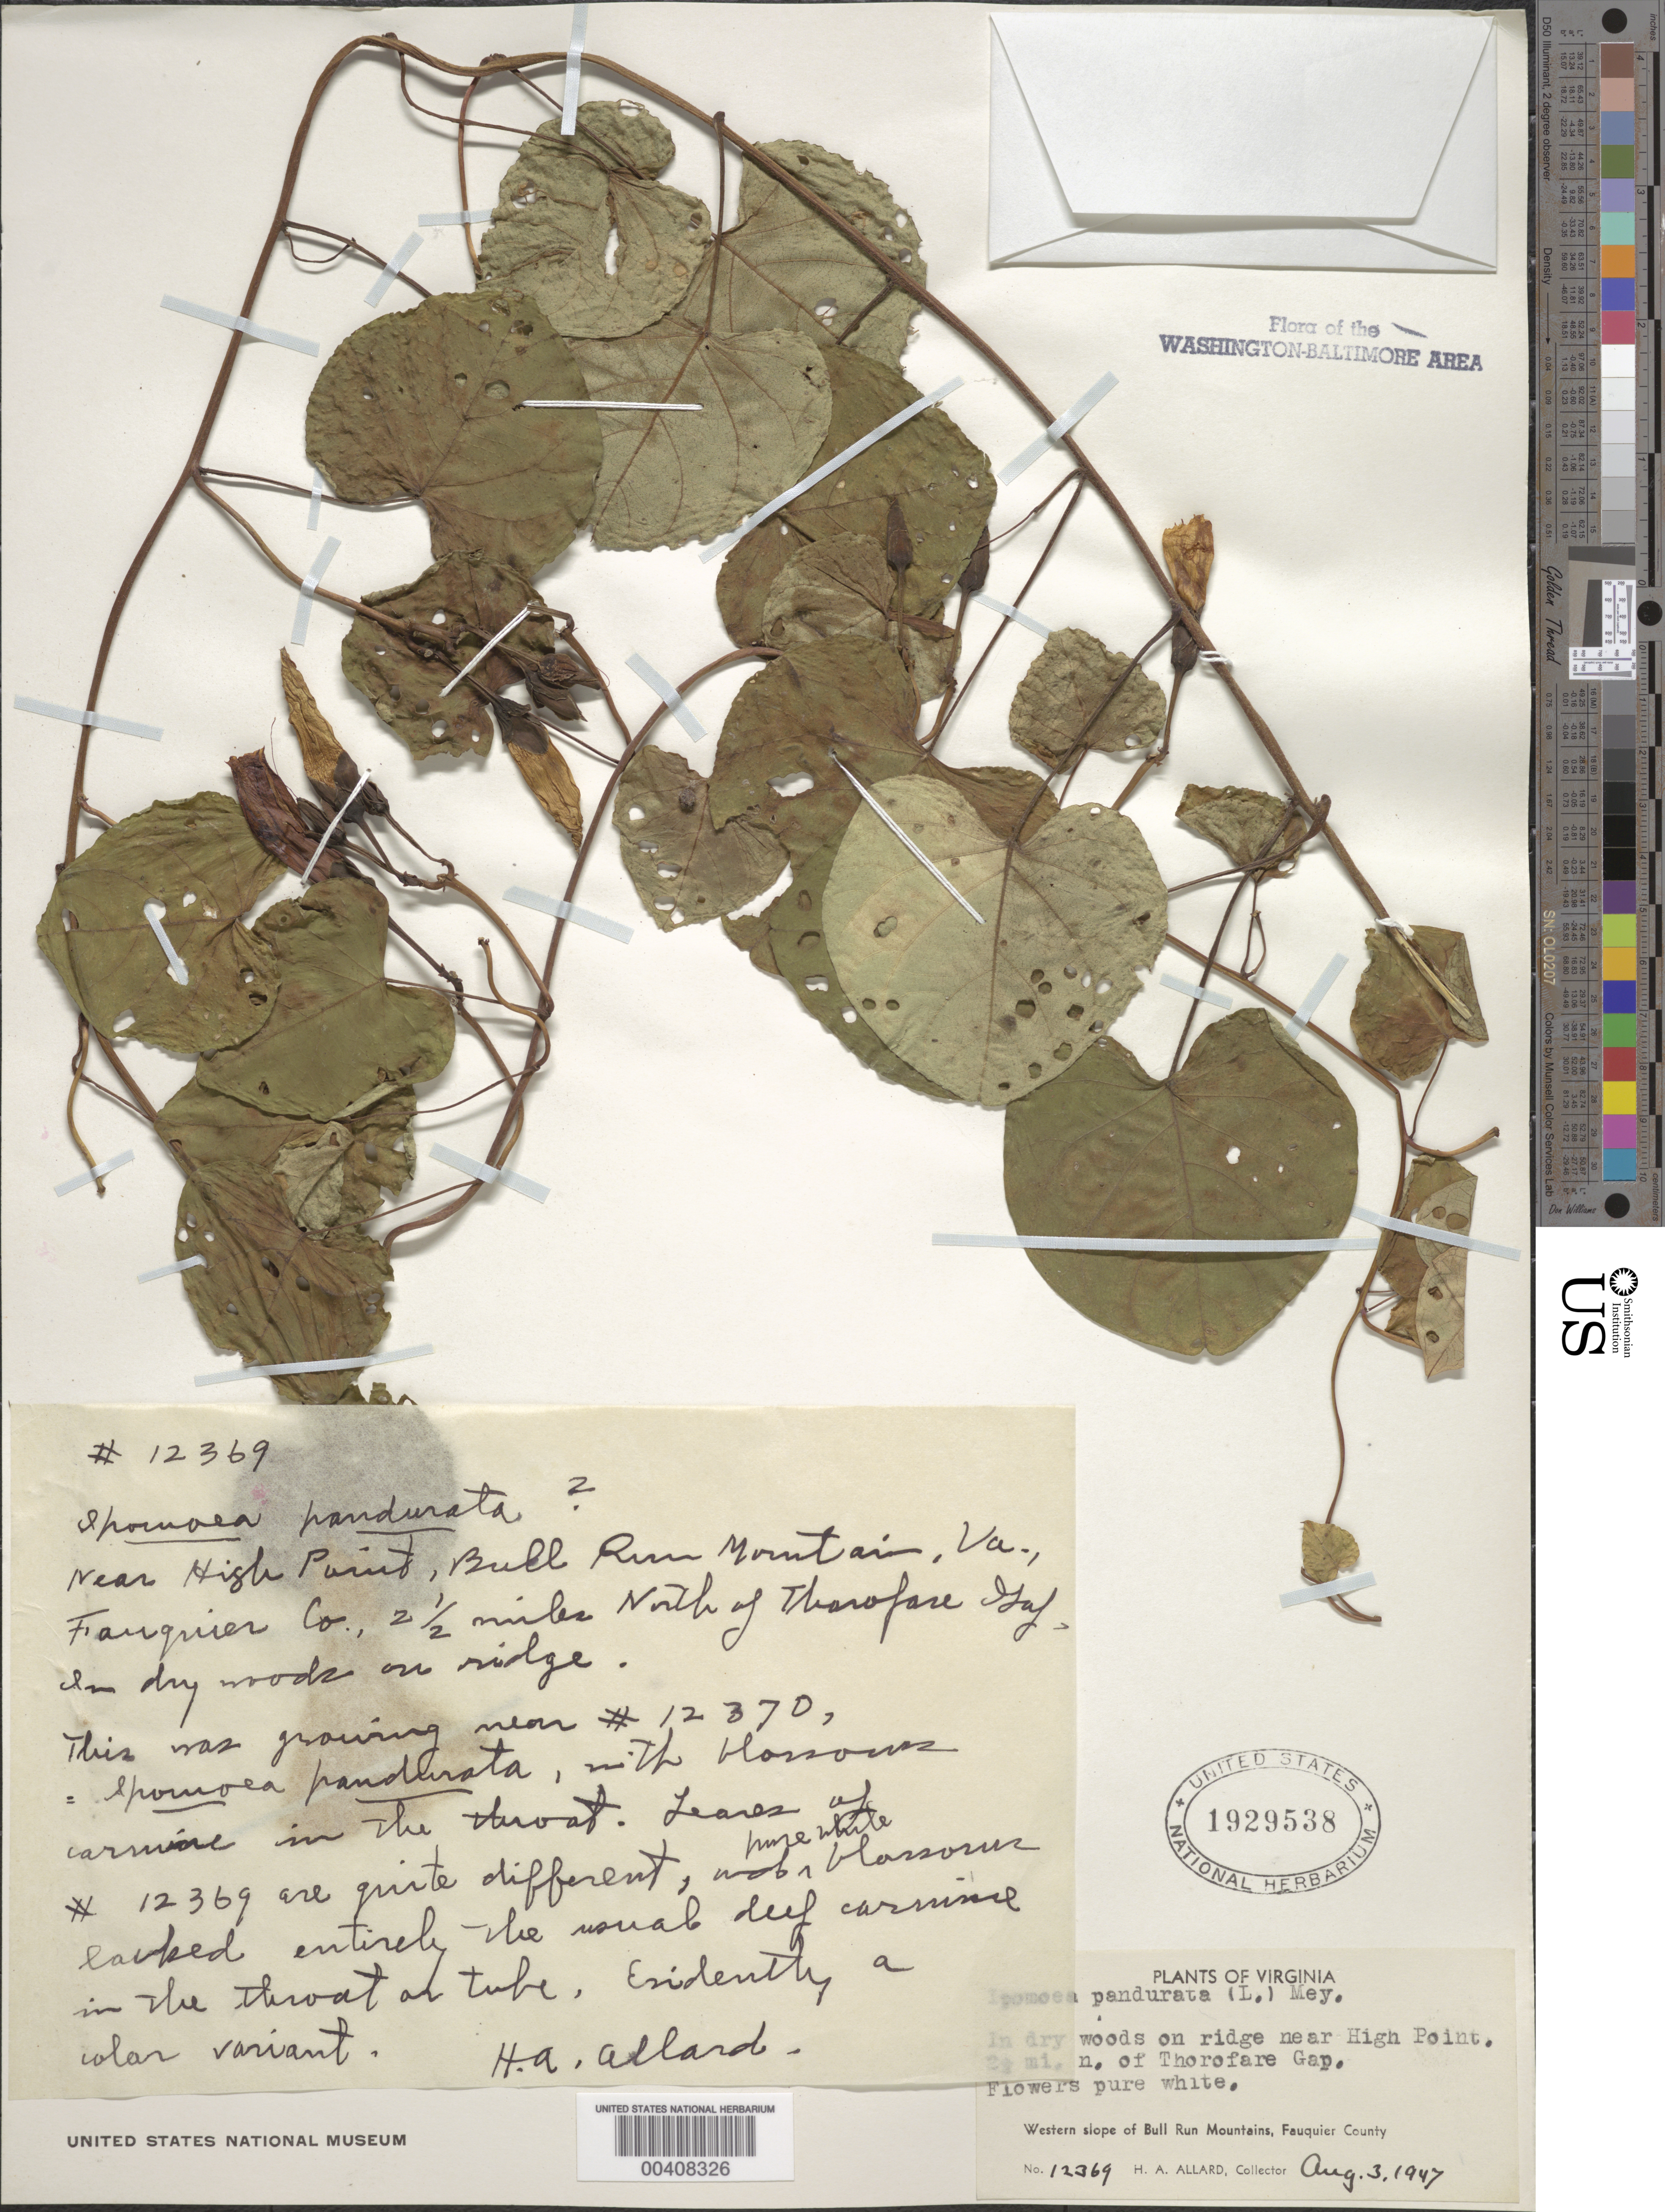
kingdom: Plantae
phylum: Tracheophyta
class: Magnoliopsida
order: Solanales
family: Convolvulaceae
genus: Ipomoea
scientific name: Ipomoea pandurata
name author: (L.) G. Mey.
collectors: H. A. Allard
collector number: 12369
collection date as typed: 03 Aug 1947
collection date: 1947-08-03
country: United States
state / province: Virginia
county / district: Fauquier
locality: Bull Run Mountains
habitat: Dry woods on ridge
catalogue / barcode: US 1929538